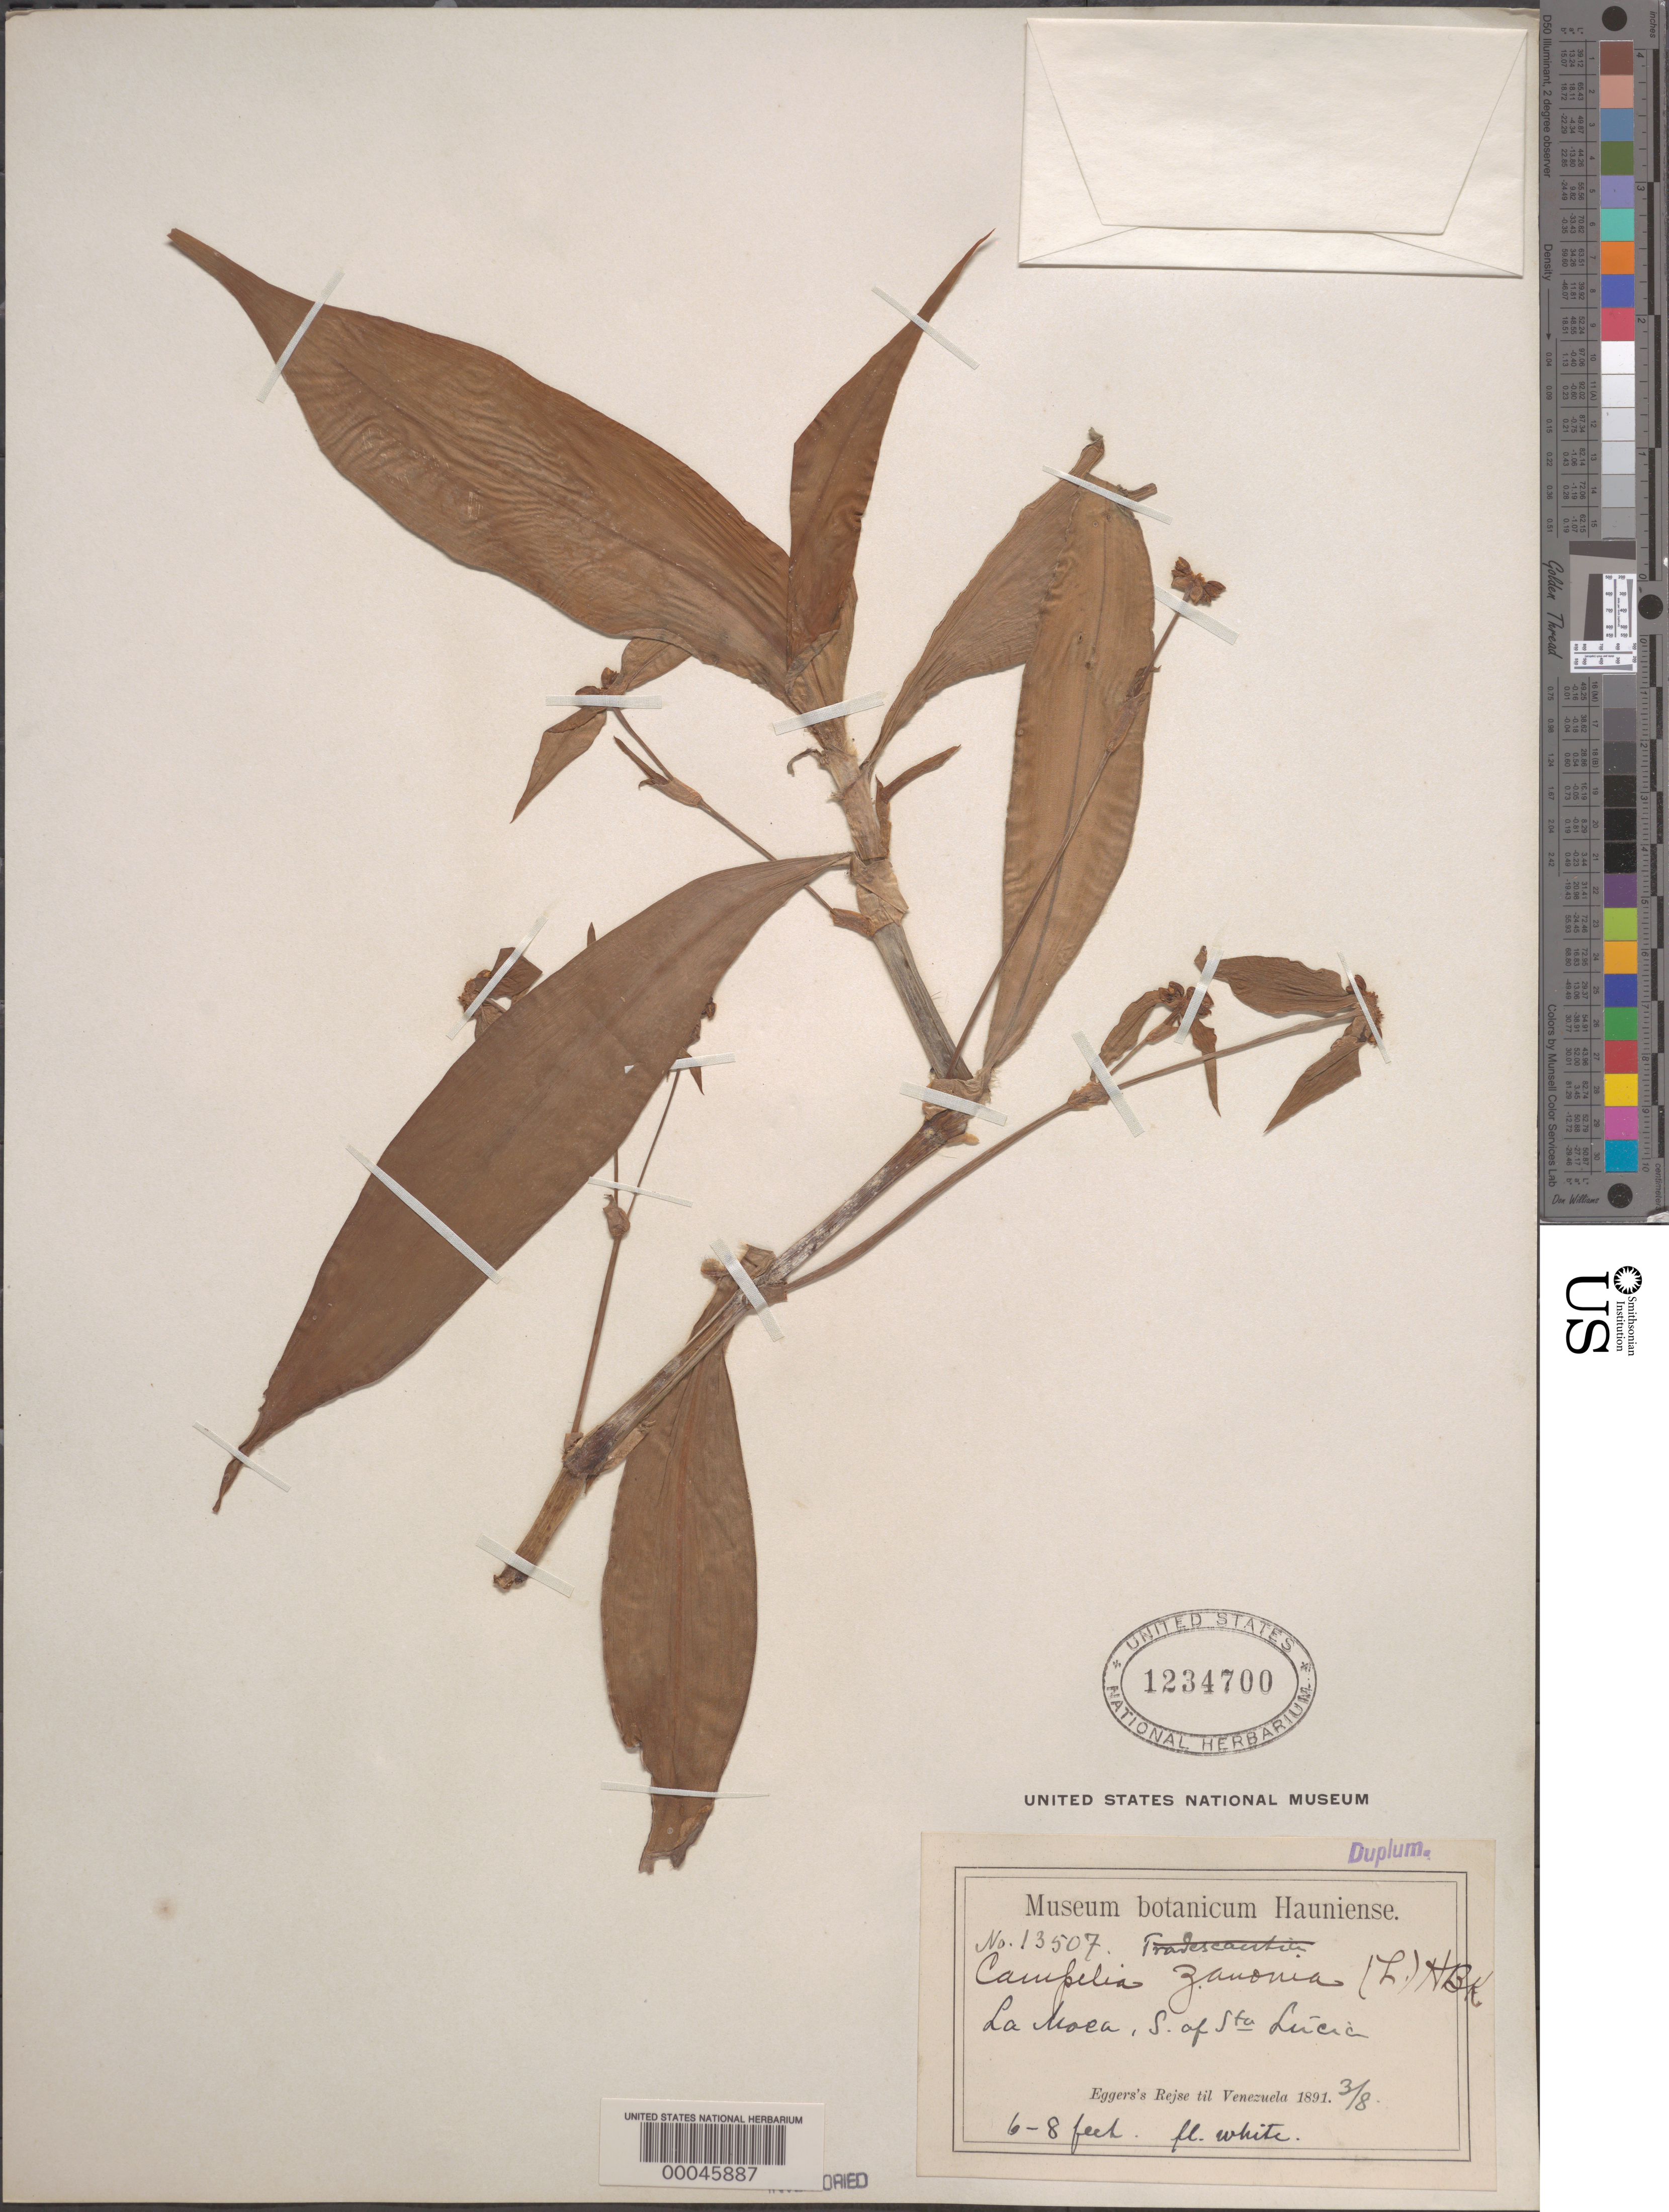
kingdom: Plantae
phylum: Tracheophyta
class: Liliopsida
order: Commelinales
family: Commelinaceae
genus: Tradescantia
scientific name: Tradescantia zanonia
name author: (L.) Sw.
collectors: H. F. A. von Eggers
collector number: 13507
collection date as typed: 03 Aug 1891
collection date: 1891-08-03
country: Venezuela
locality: La moea, s of santa lucia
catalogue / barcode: US 1234700